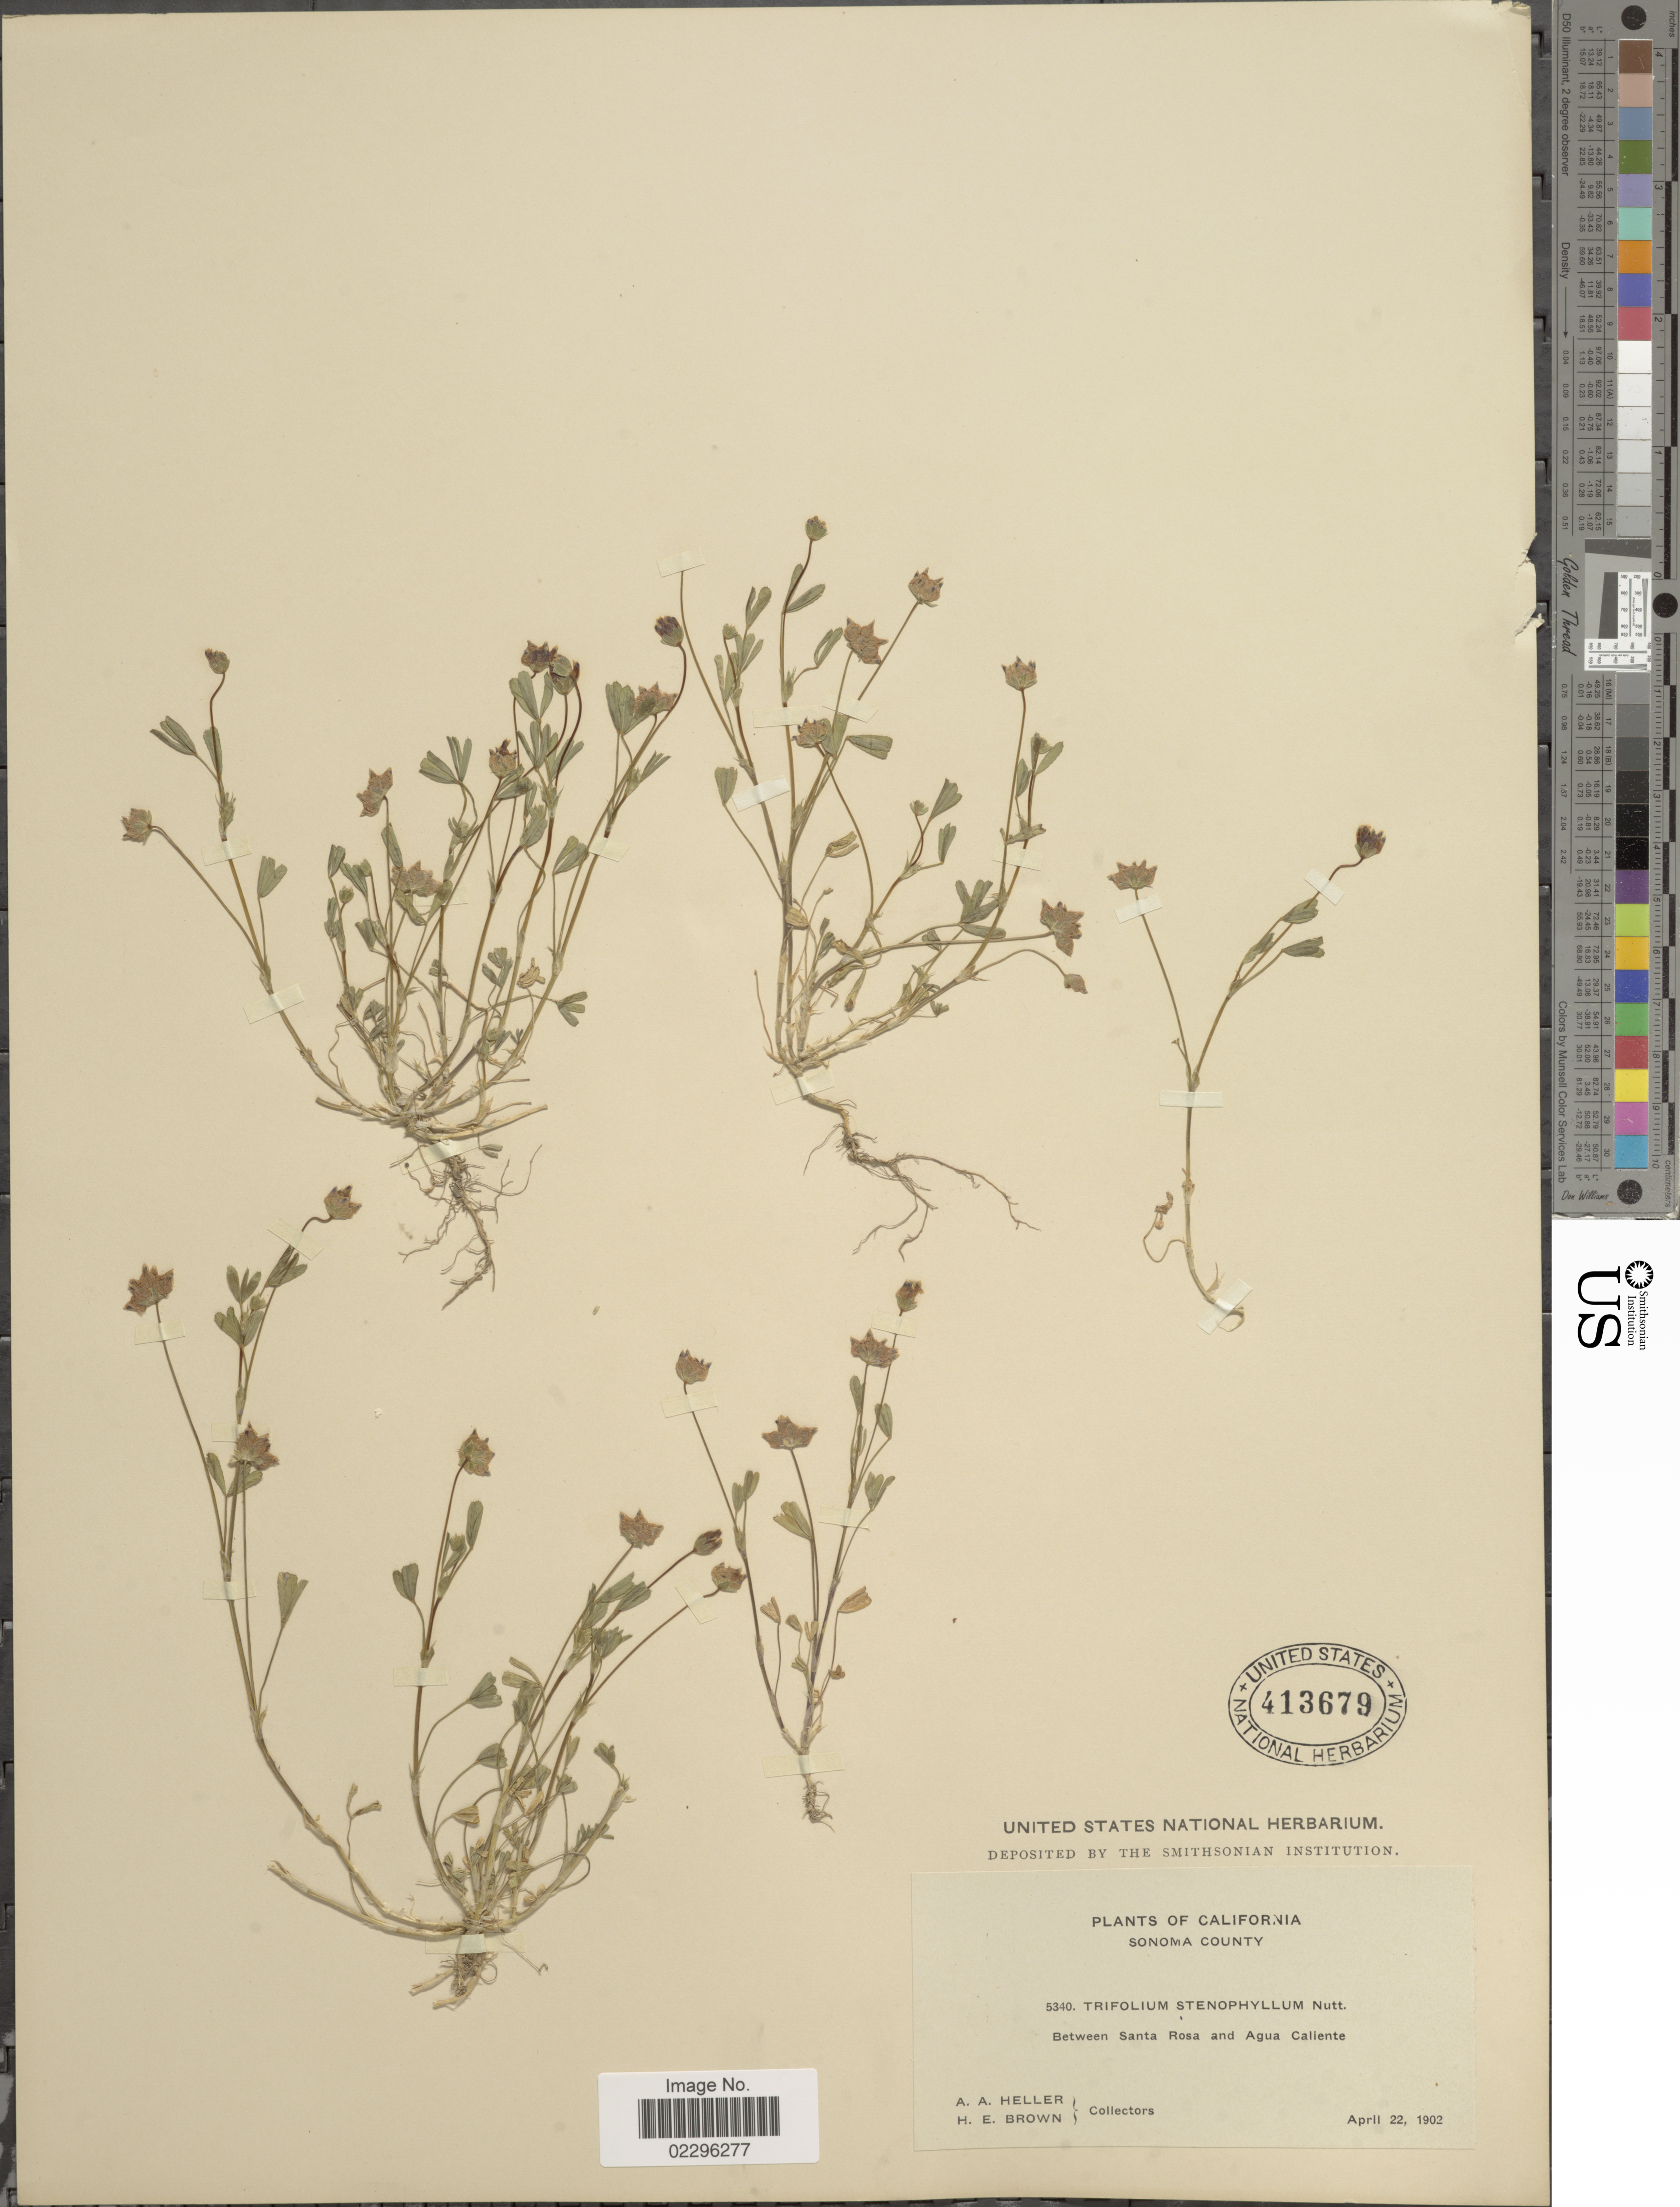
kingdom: Plantae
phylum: Tracheophyta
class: Magnoliopsida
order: Fabales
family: Fabaceae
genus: Trifolium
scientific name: Trifolium depauperatum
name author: Desv.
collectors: A. A. Heller & H. E. Brown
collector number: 5340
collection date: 1902-04-22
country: United States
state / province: California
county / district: Sonoma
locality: Sonoma County. Between Santa Rosa and Agua Caliente.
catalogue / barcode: US 413679